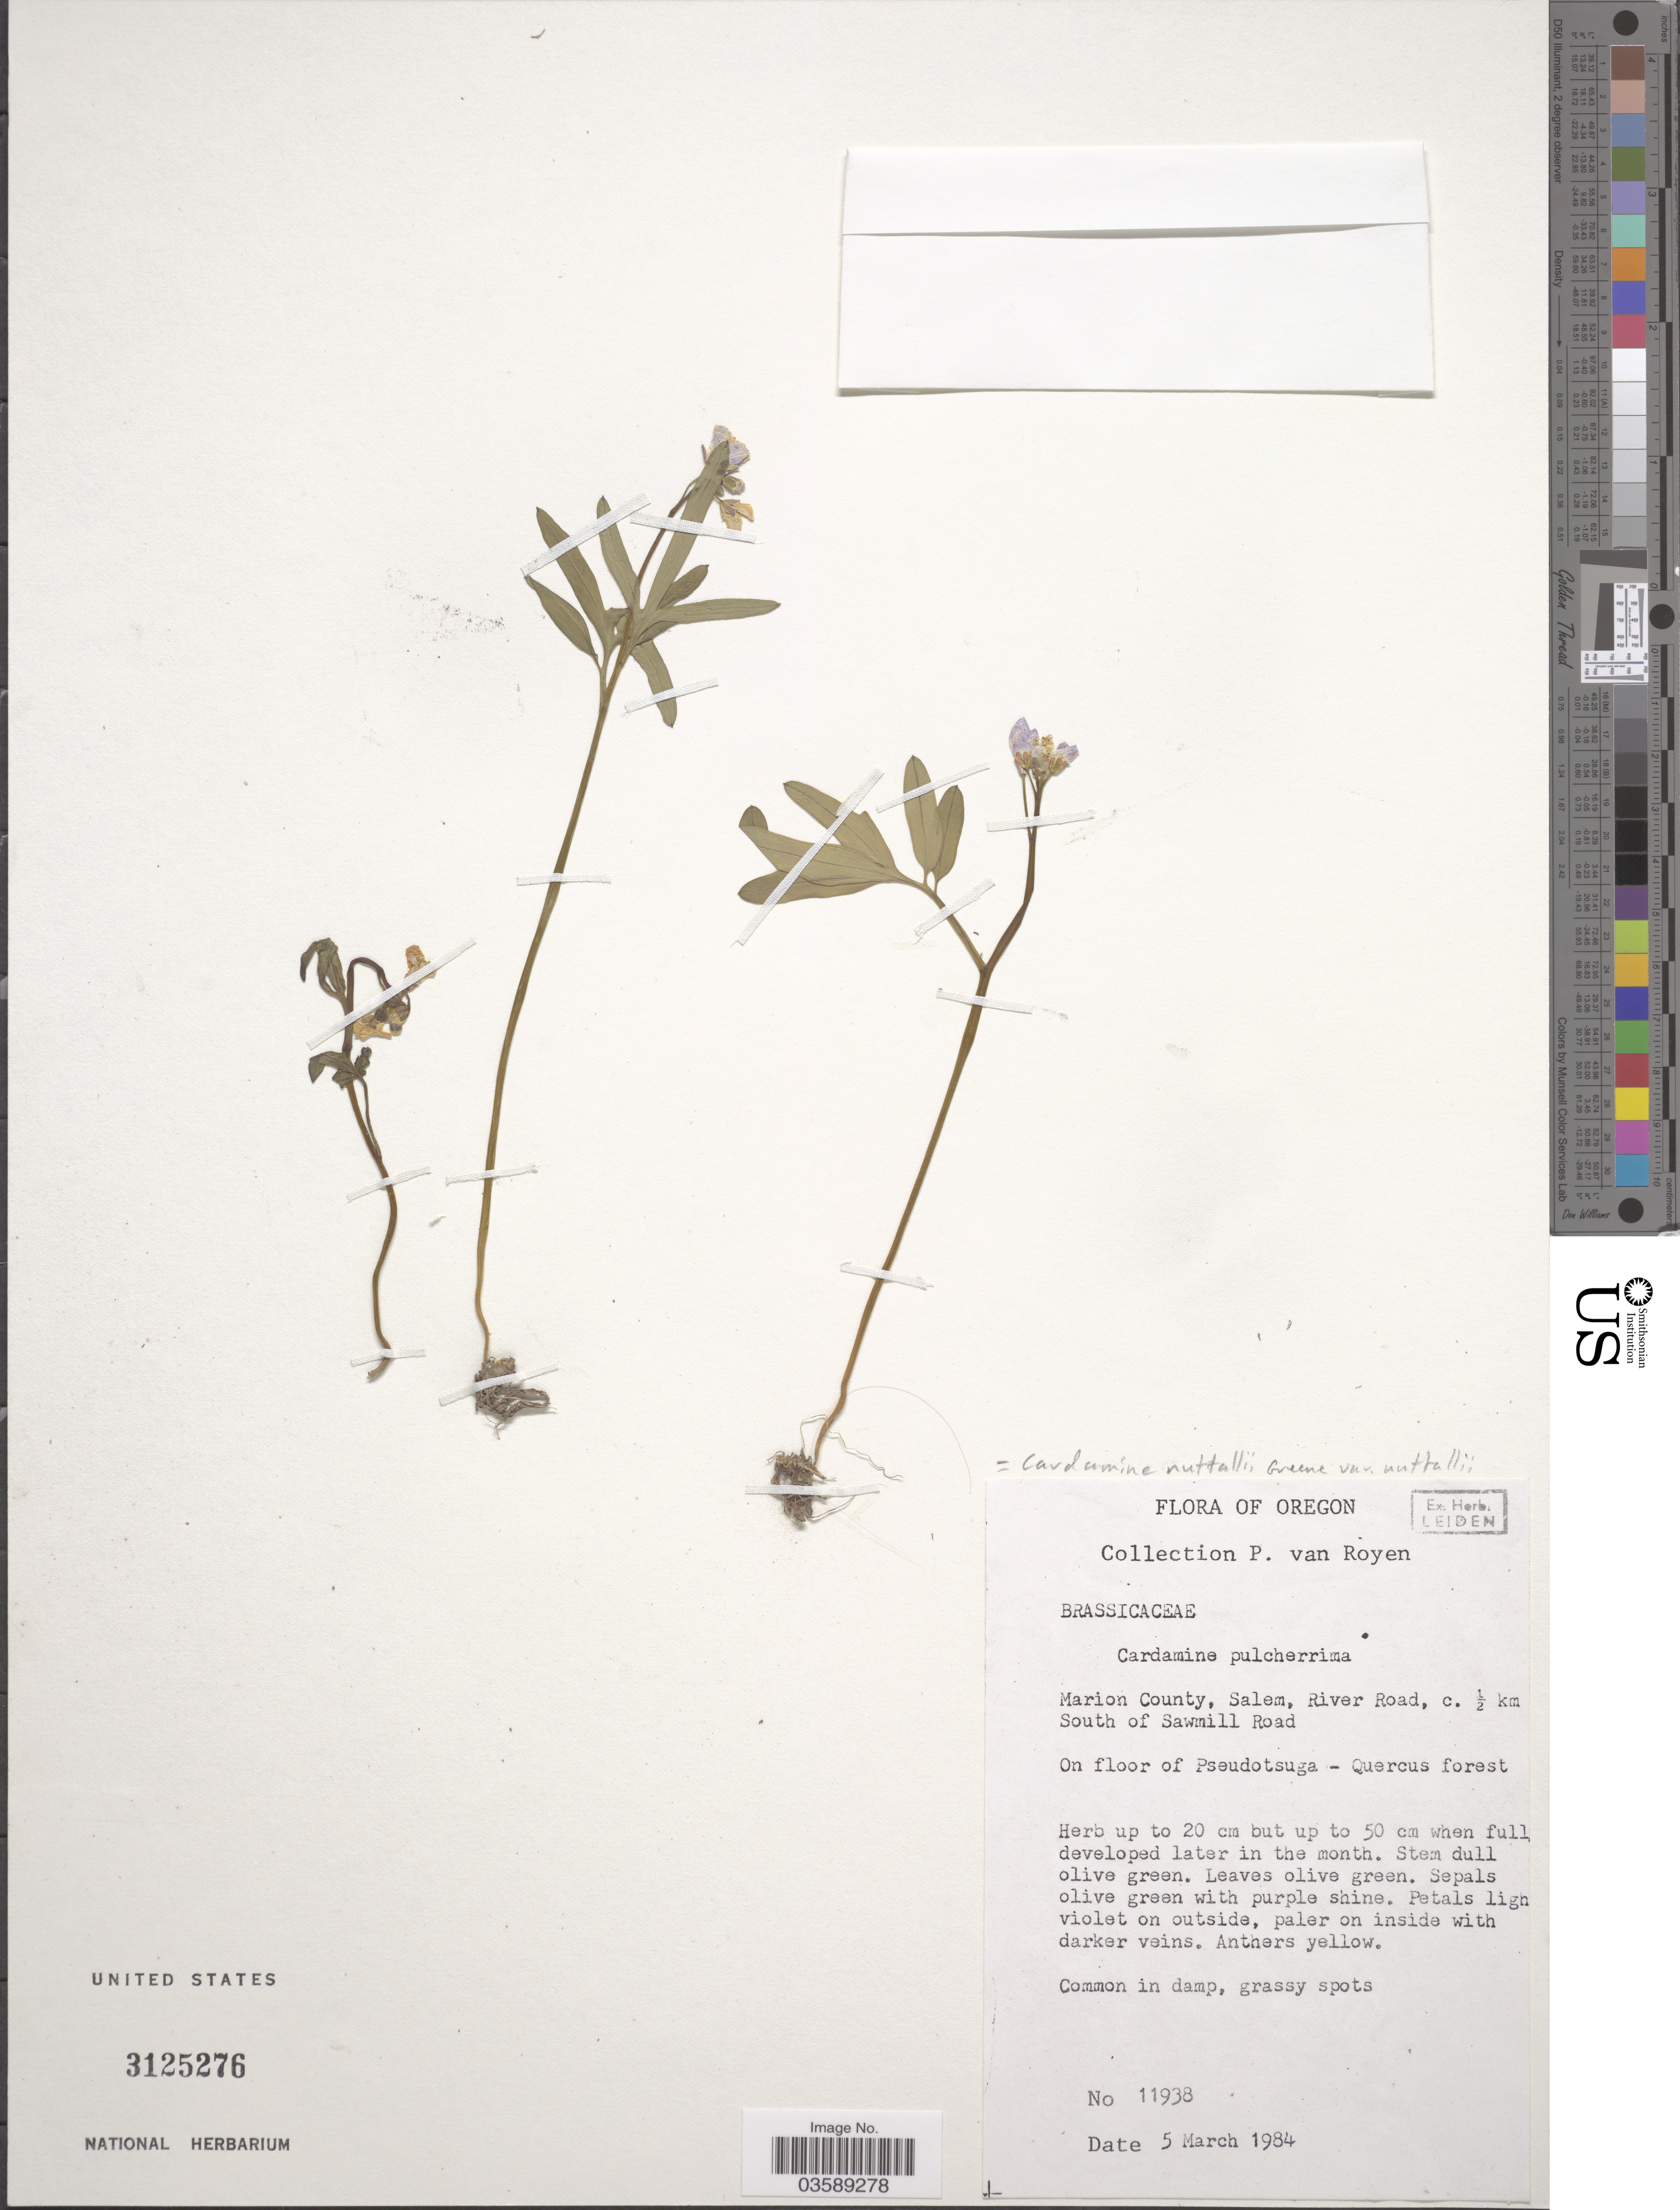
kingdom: Plantae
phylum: Tracheophyta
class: Magnoliopsida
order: Brassicales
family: Brassicaceae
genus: Cardamine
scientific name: Cardamine nuttallii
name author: Greene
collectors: P. van Royen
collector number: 11938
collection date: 1984-03-05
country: United States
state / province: Oregon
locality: Marion County, Salem, River Road, c. ½ km South of Sawmill Road.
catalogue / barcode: US 3125276